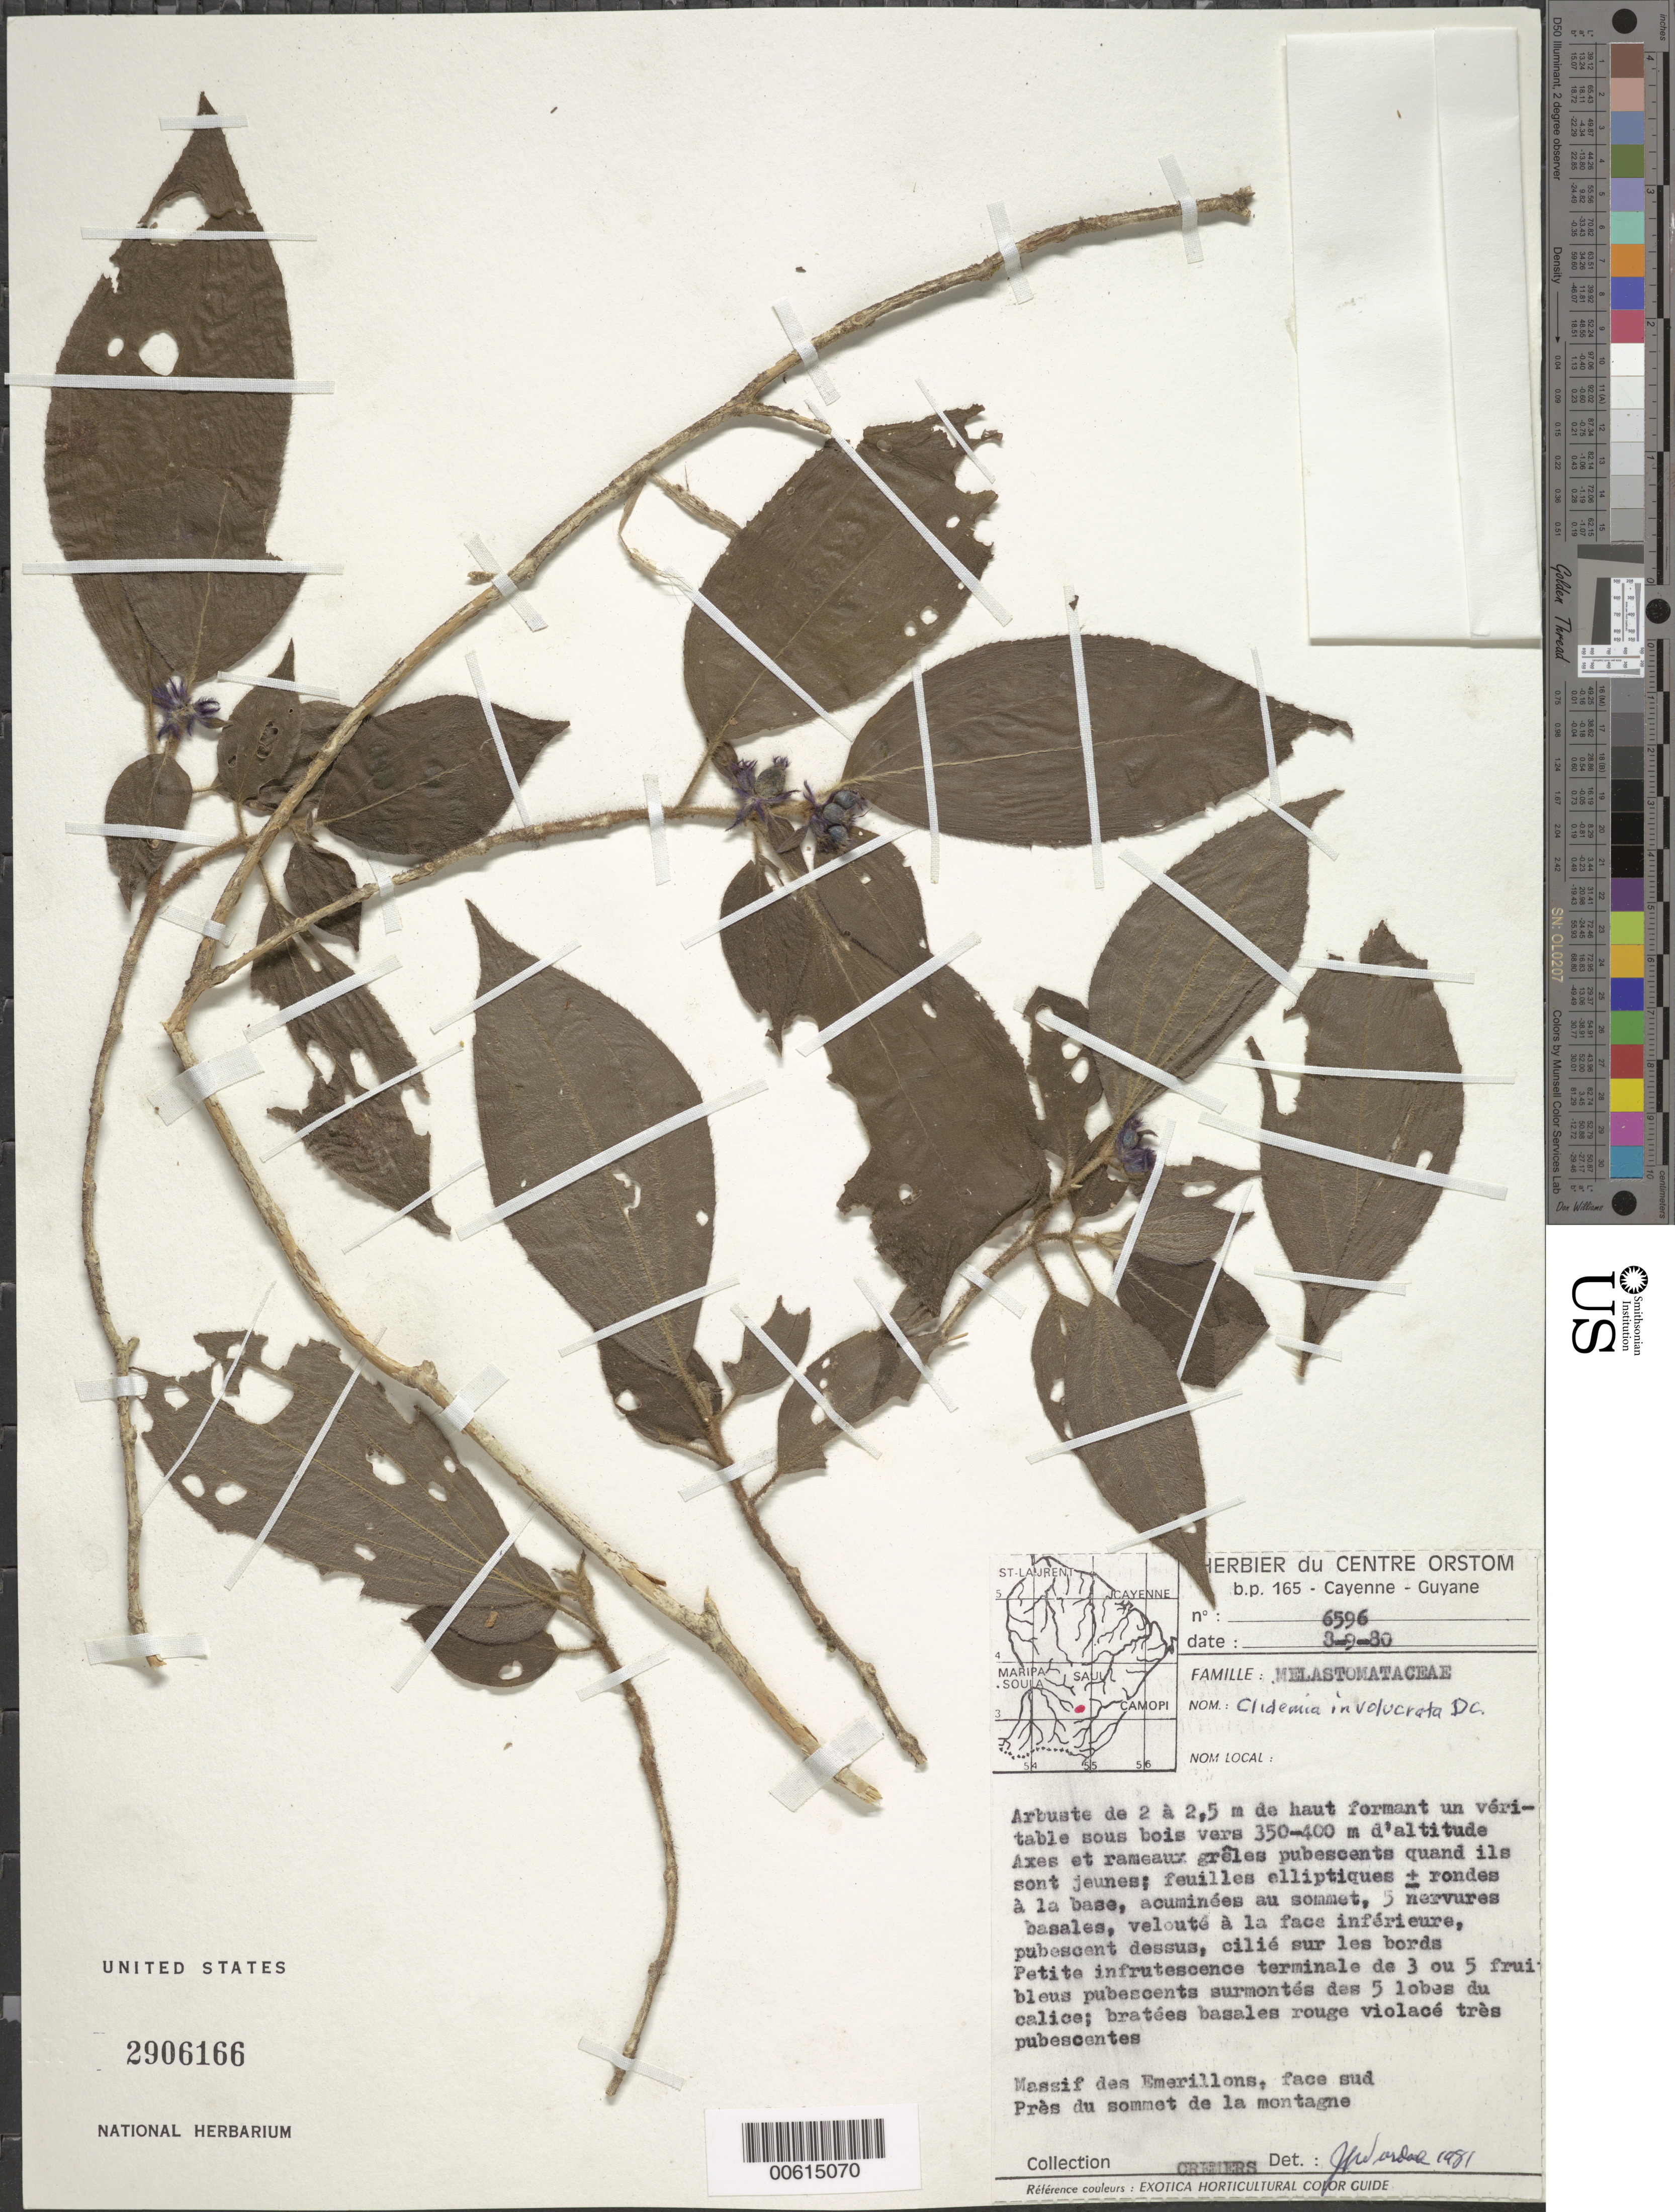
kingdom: Plantae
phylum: Tracheophyta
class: Magnoliopsida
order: Myrtales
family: Melastomataceae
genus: Clidemia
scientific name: Clidemia involucrata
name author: DC.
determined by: Wurdack, John J., (US), US (UNITED STATES)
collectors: G. Cremers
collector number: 6596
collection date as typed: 8-Sep-80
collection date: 1980-09-08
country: French Guiana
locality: Émerillon Massif, face sud, pres du sommet de la montagne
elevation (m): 350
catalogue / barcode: US 2906166